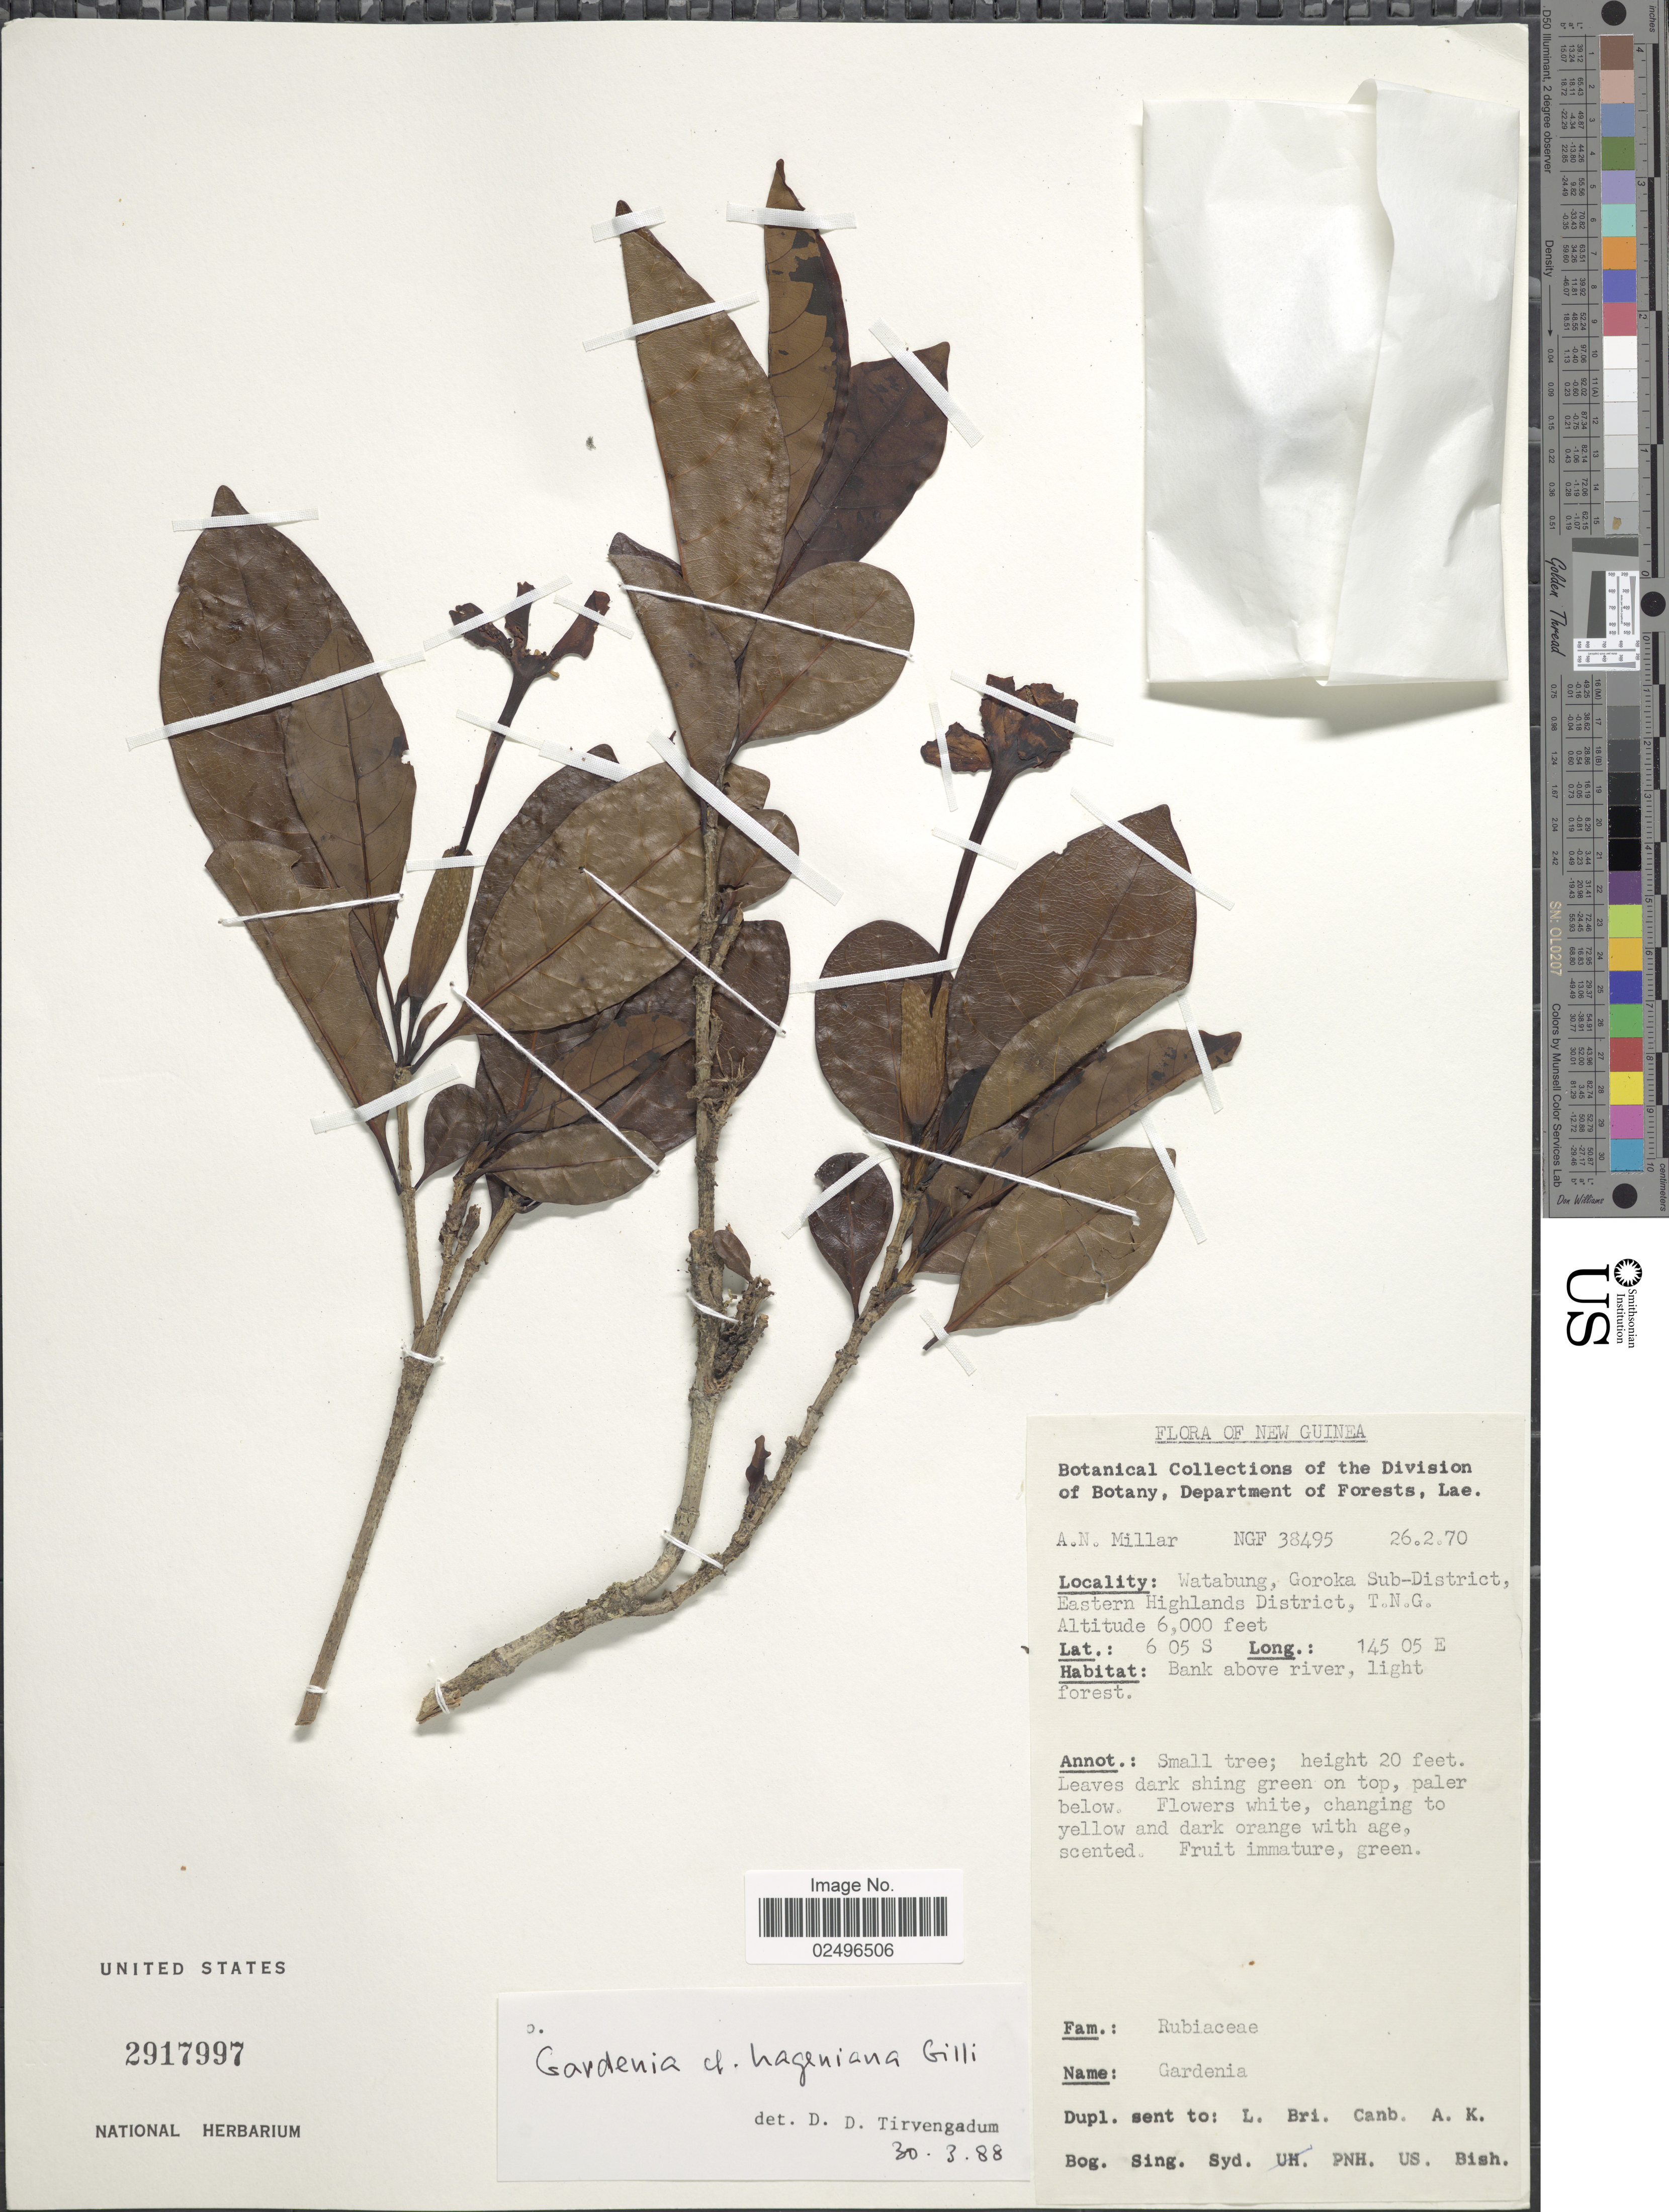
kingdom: Plantae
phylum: Tracheophyta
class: Magnoliopsida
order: Gentianales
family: Rubiaceae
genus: Gardenia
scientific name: Gardenia hageniana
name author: Gilli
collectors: A. Millar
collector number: NGF 38495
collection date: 1970-02-26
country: Papua New Guinea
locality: New Guinea, Watabung, Goroka, Sub-District, Eastern Highlands District, T.N.G.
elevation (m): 1829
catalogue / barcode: US 2917997